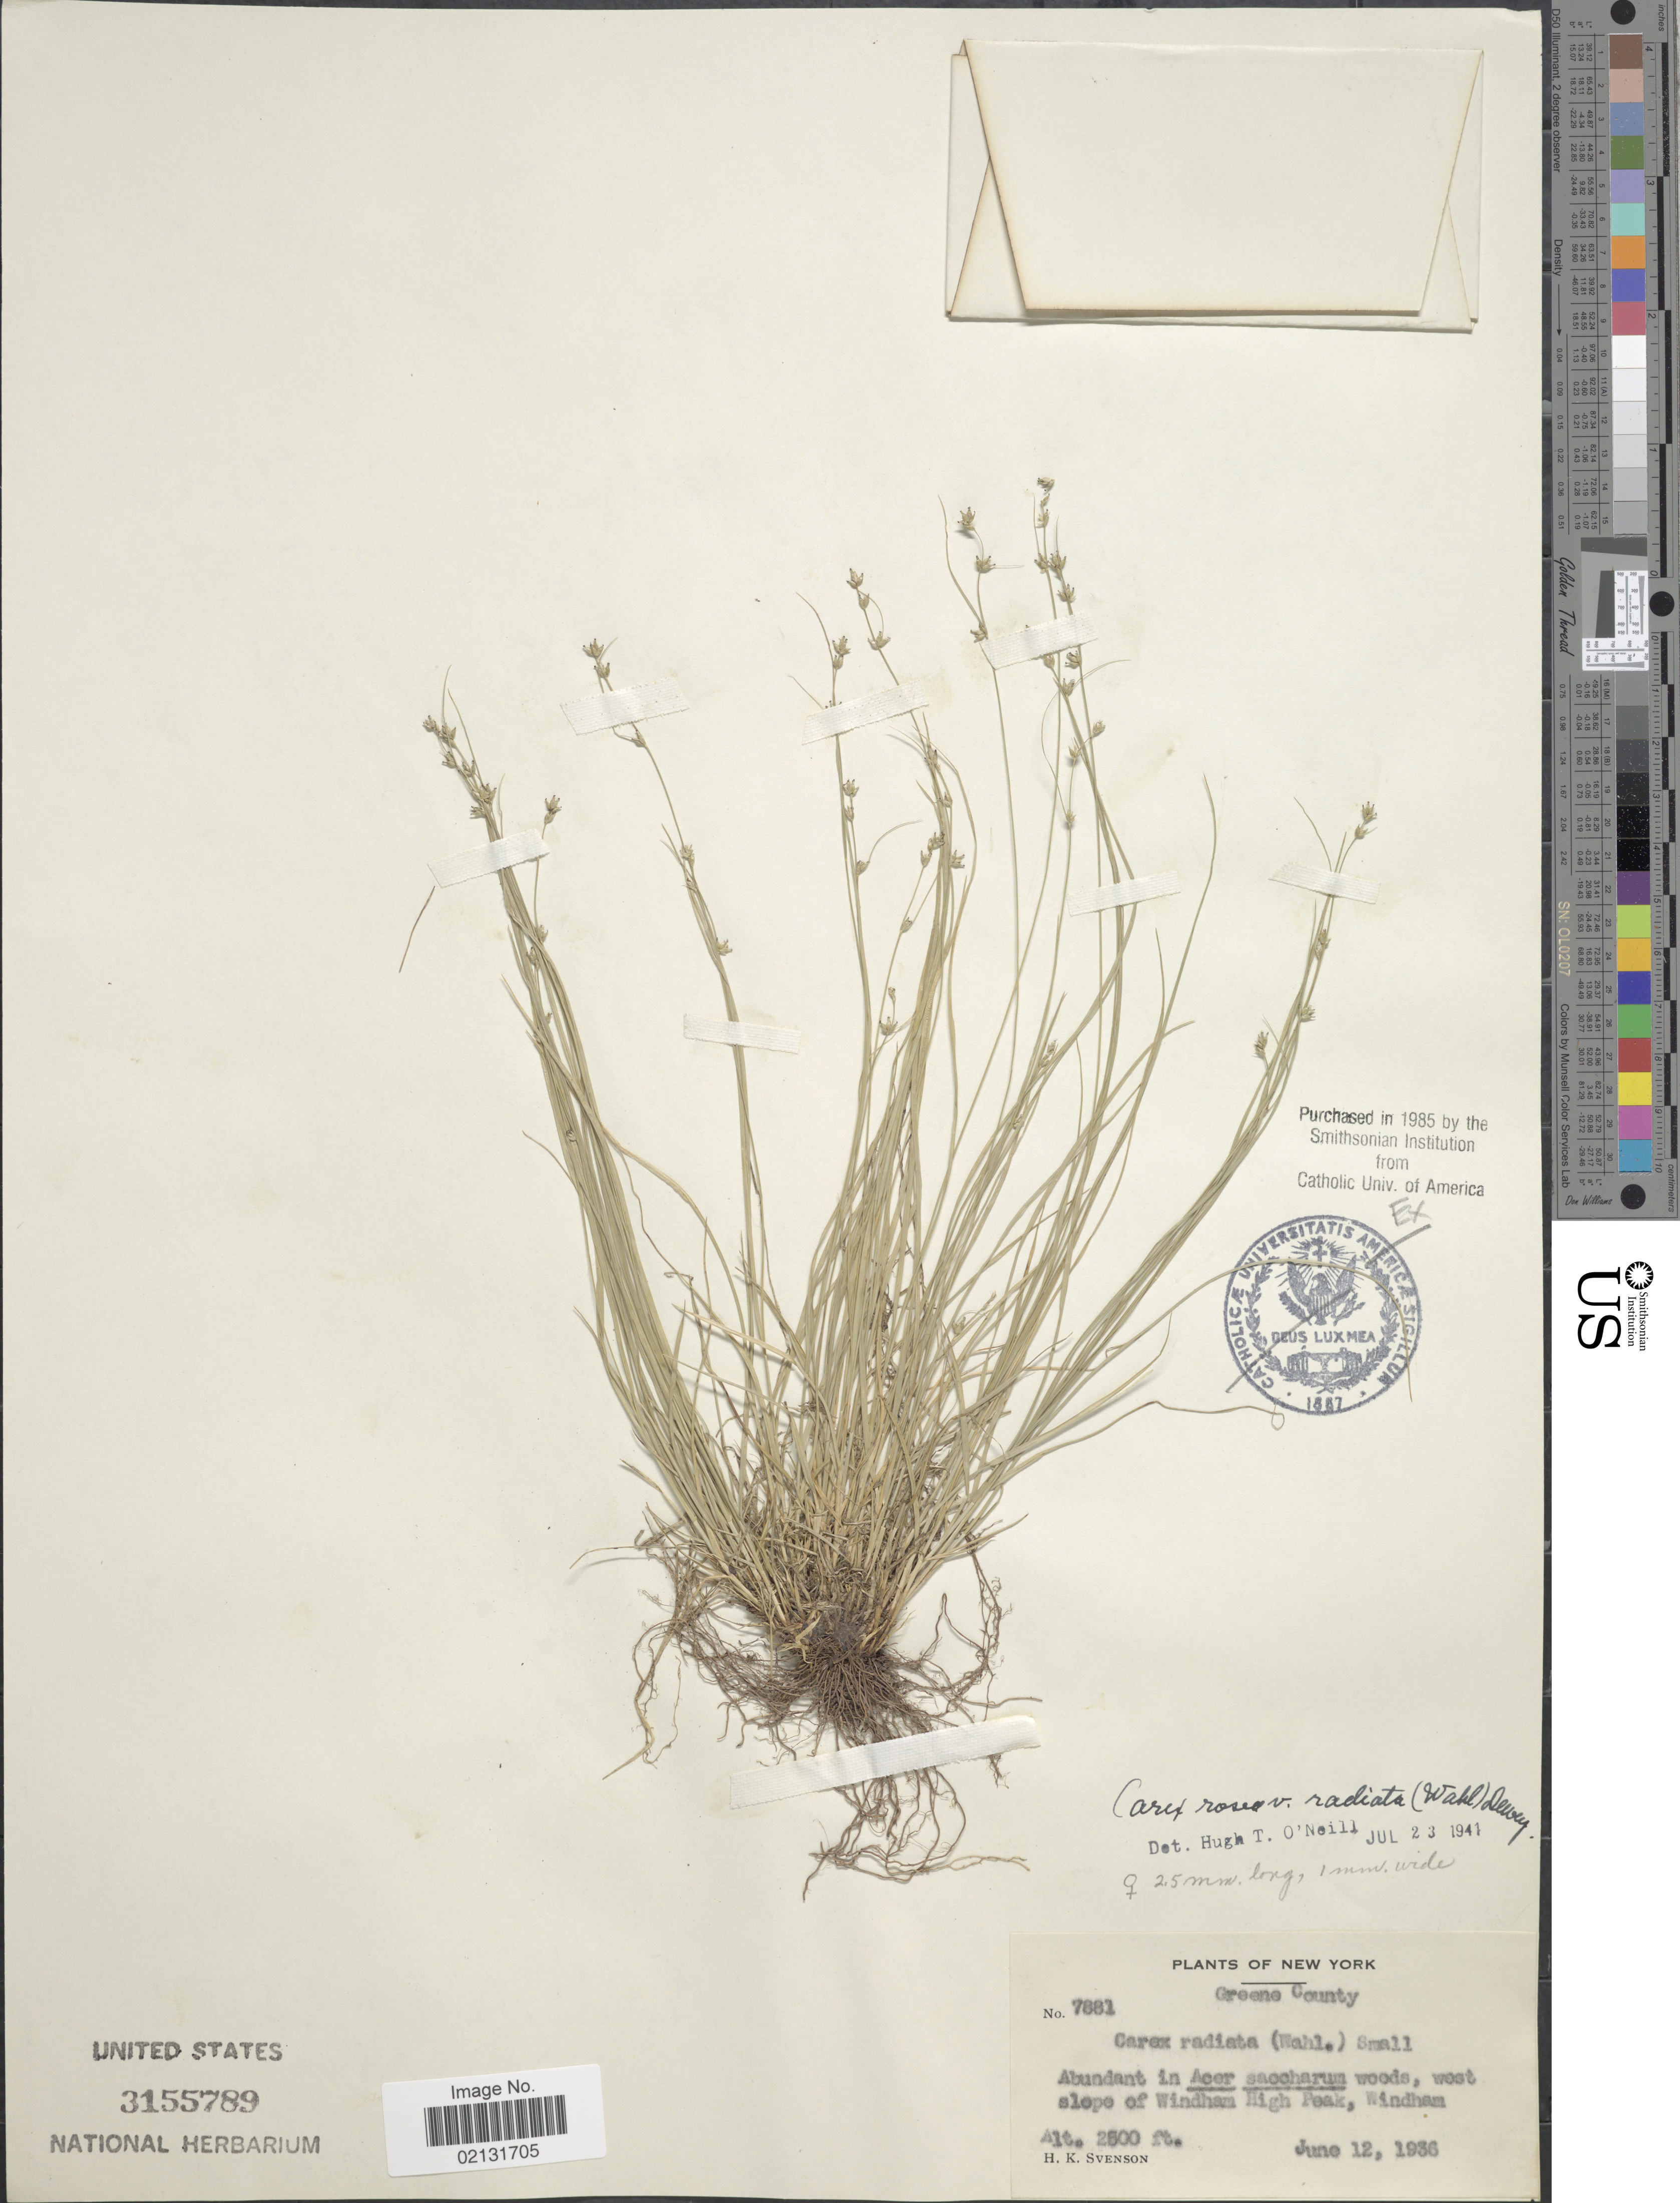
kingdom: Plantae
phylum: Tracheophyta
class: Liliopsida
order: Poales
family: Cyperaceae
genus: Carex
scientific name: Carex rosea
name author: Willd.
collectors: H. K. Svenson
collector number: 7881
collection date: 1936-06-12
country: United States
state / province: New York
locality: Greene County, west slope of Windham High Peak, Windham.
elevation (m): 762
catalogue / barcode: US 3155789